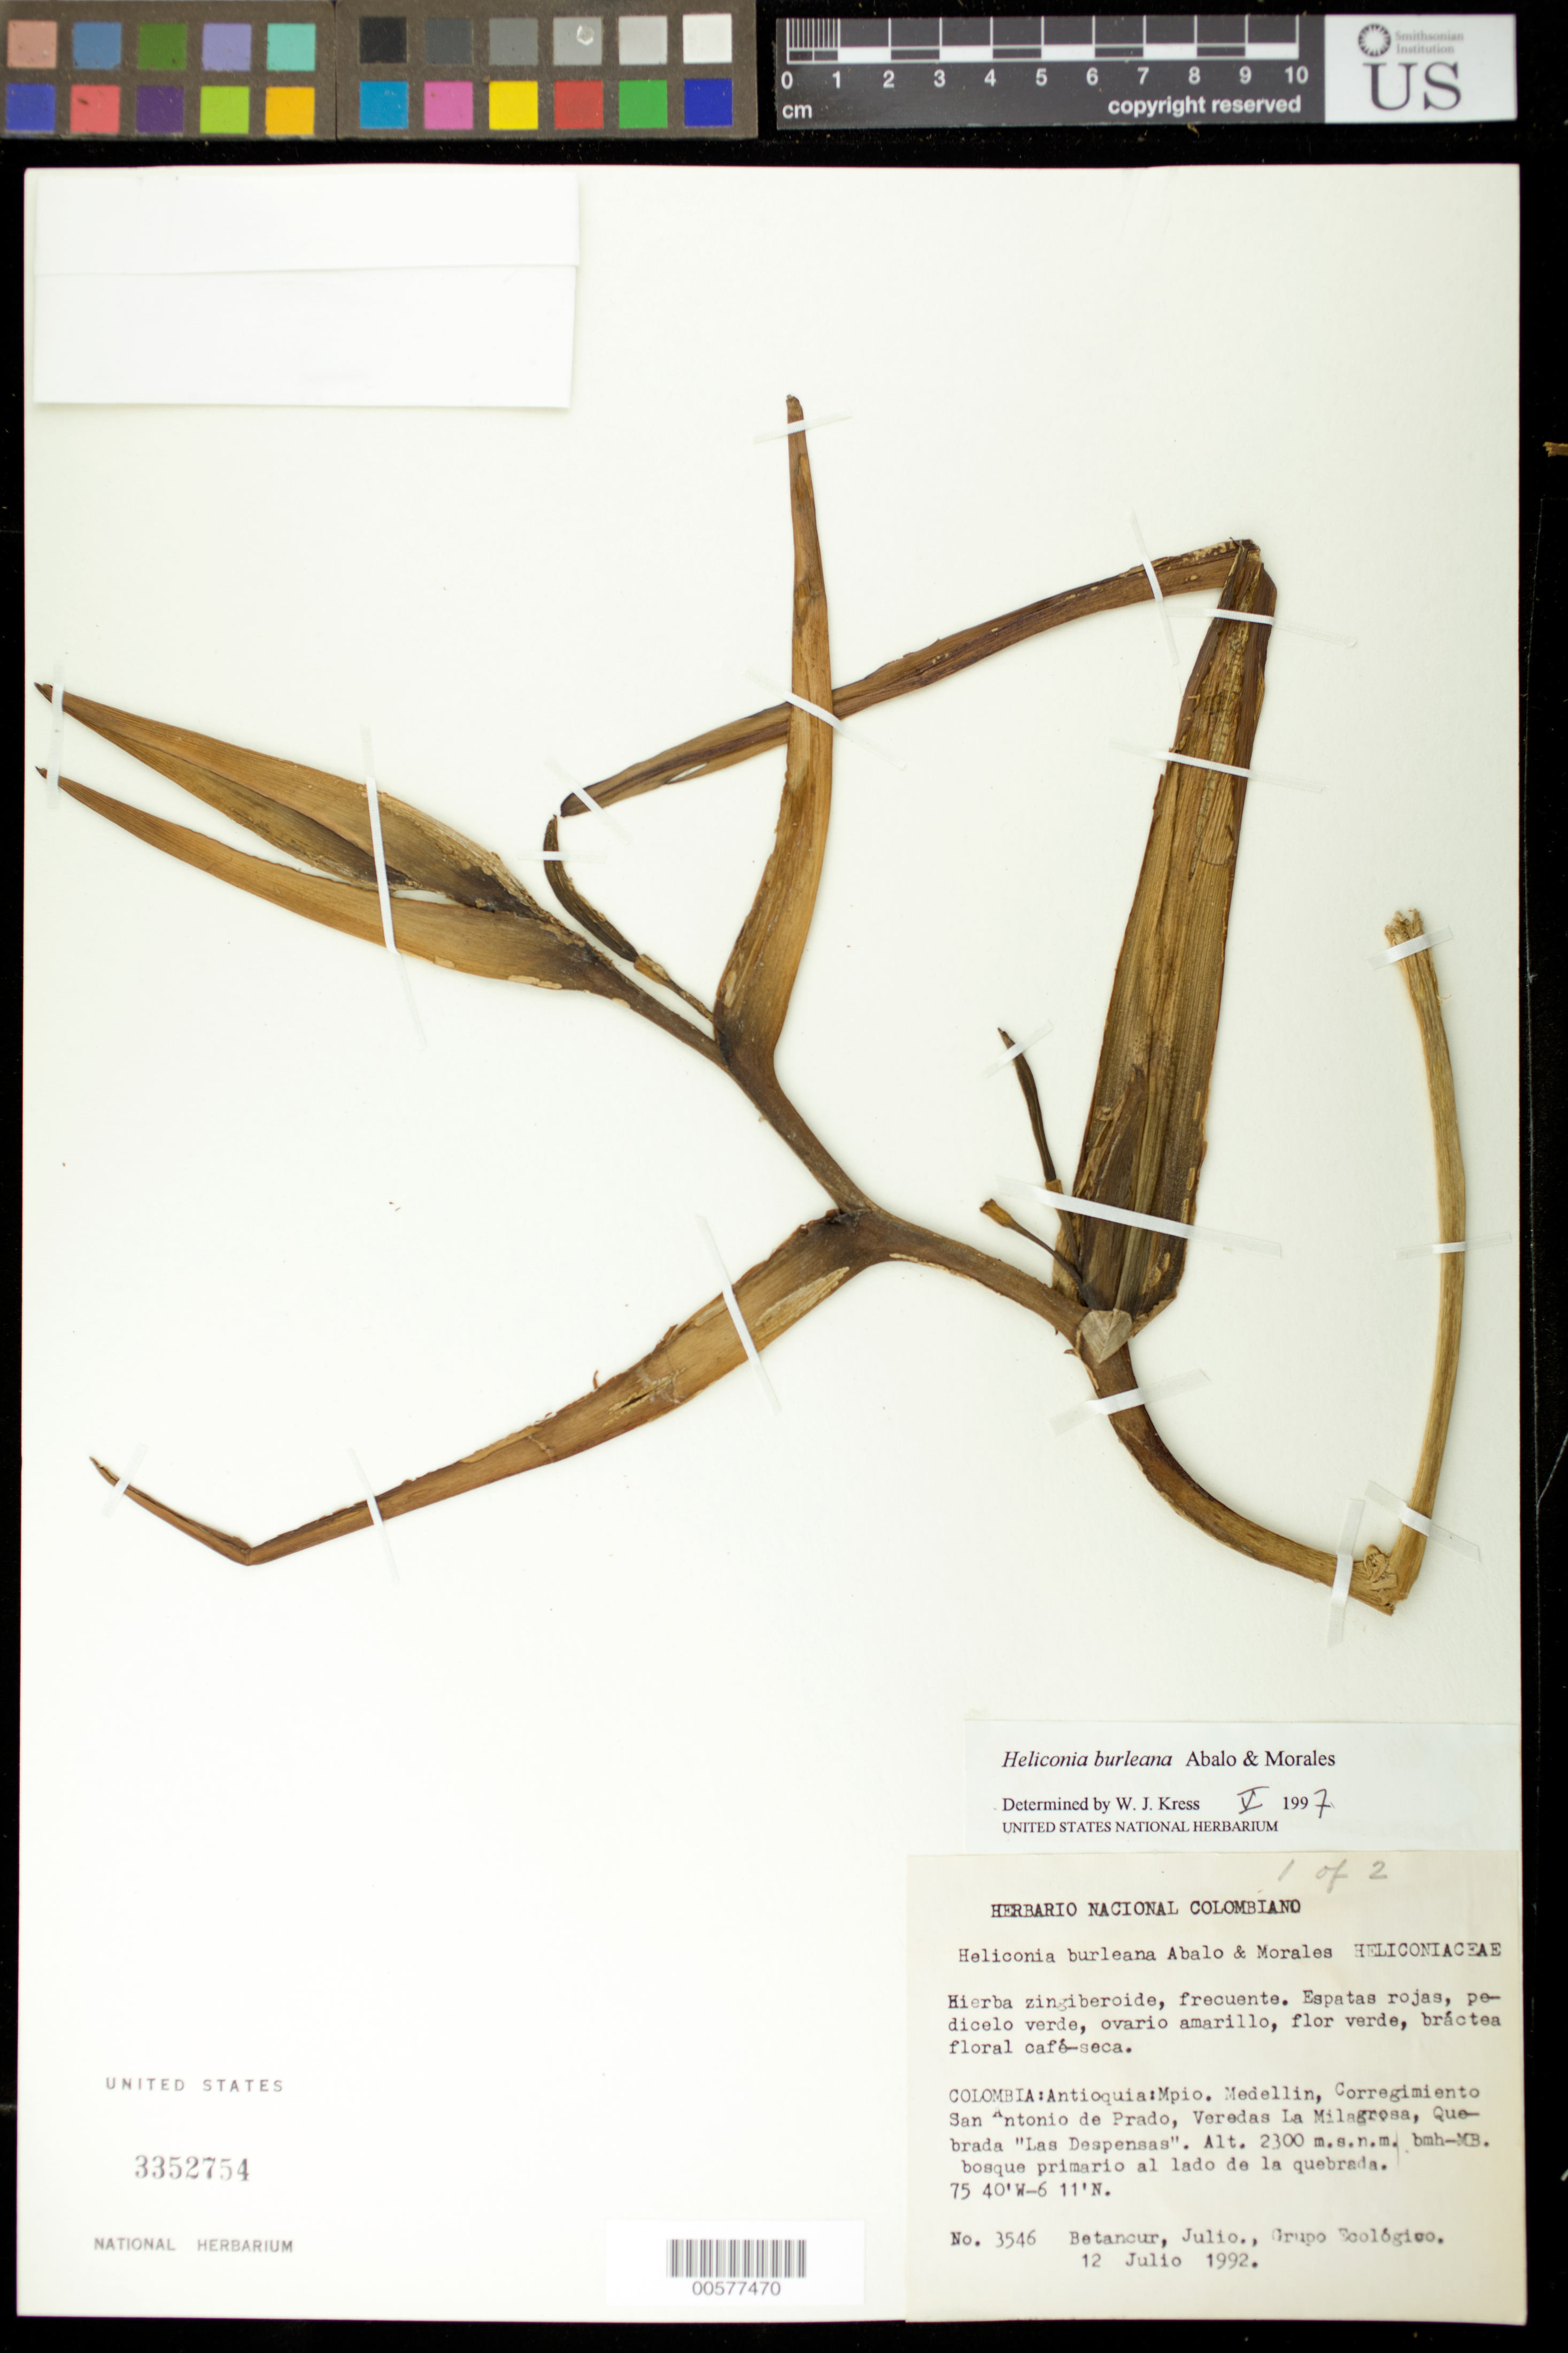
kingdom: Plantae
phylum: Tracheophyta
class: Liliopsida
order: Zingiberales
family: Heliconiaceae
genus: Heliconia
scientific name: Heliconia burleana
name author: Abalo & G. Morales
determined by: Betancur, J. C.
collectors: J. C. Betancur & Groupo Ecologico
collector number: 3546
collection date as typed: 12 Jul 1992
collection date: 1992-07-12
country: Colombia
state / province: Antioquia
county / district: Medellin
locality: Corregimiento San Antonio de Prado, La Milagrosa trail, "Las Despensas" waterfall.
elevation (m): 2300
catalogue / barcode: US 3352754